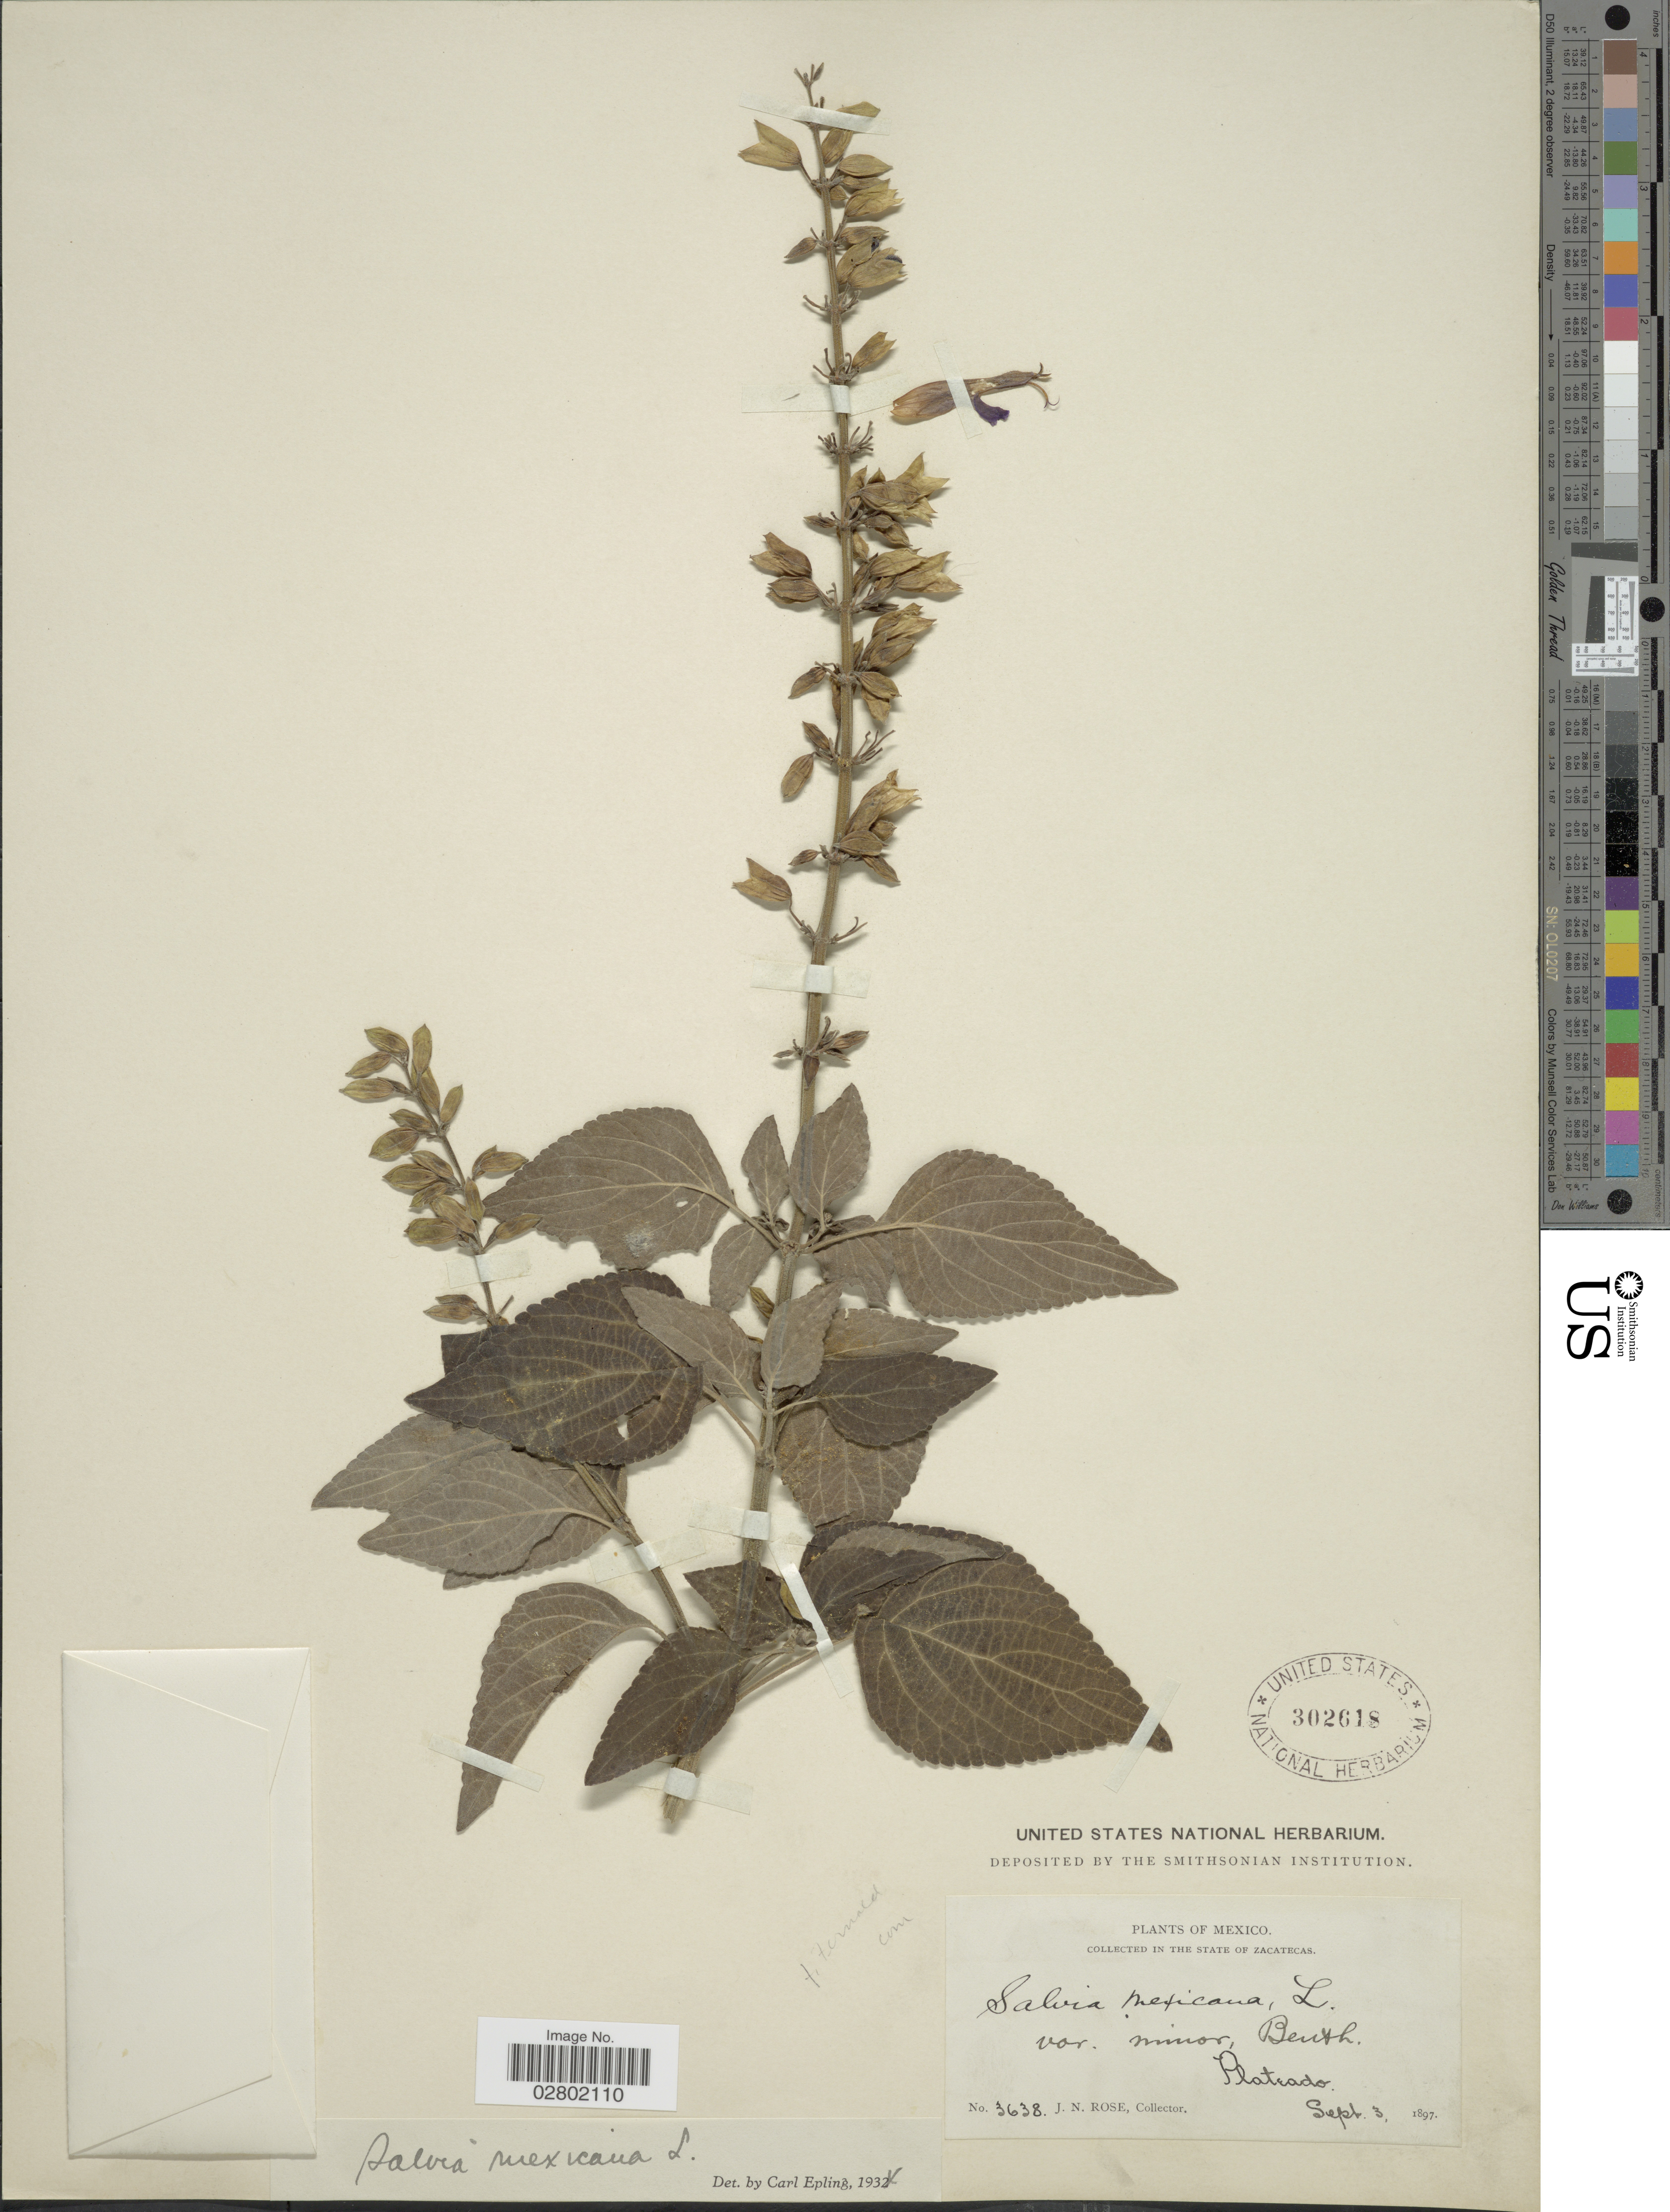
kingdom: Plantae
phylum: Tracheophyta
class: Magnoliopsida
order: Lamiales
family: Lamiaceae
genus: Salvia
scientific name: Salvia mexicana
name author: L.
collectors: J. N. Rose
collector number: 3638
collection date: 1897-09-03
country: Mexico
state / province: Zacatecas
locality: Plateado.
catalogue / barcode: US 302618